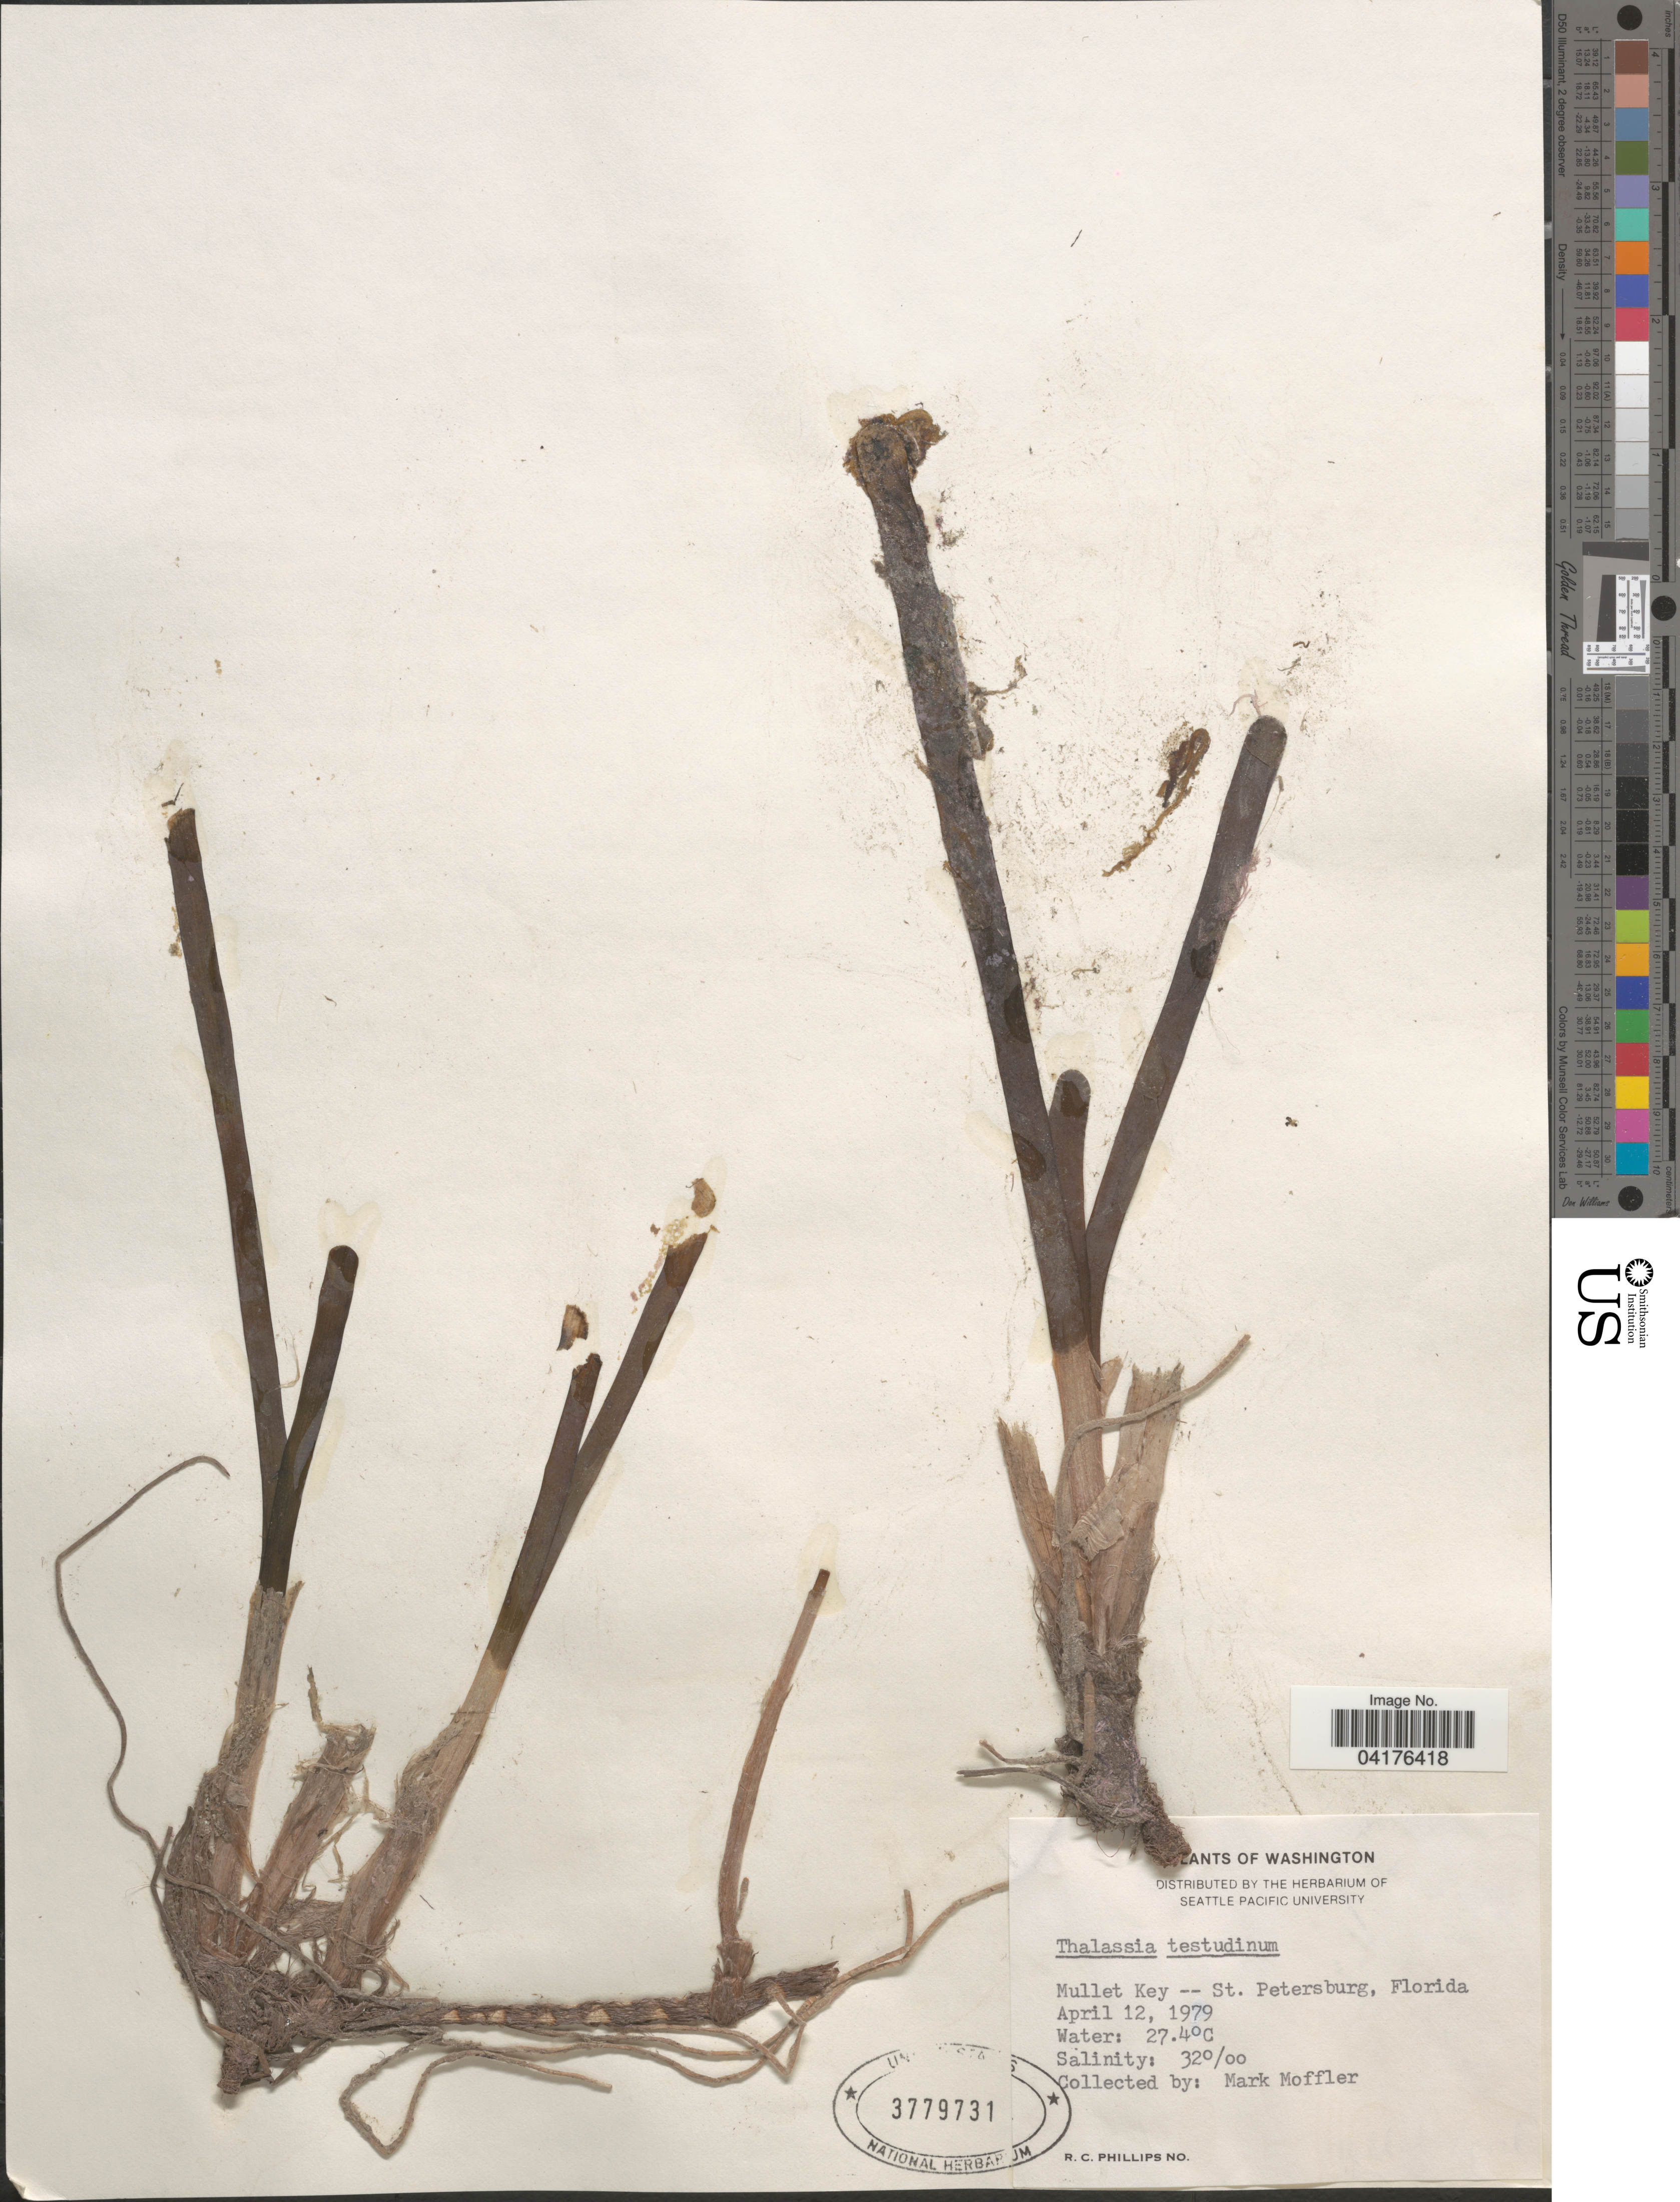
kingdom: Plantae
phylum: Tracheophyta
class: Liliopsida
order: Alismatales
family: Hydrocharitaceae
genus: Thalassia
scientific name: Thalassia testudinum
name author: Banks & Sol. ex K.D. Koenig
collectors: M. Moffler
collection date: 1979-04-12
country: United States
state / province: Florida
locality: Mullet Key -- St. Petersburg.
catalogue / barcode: US 3779731